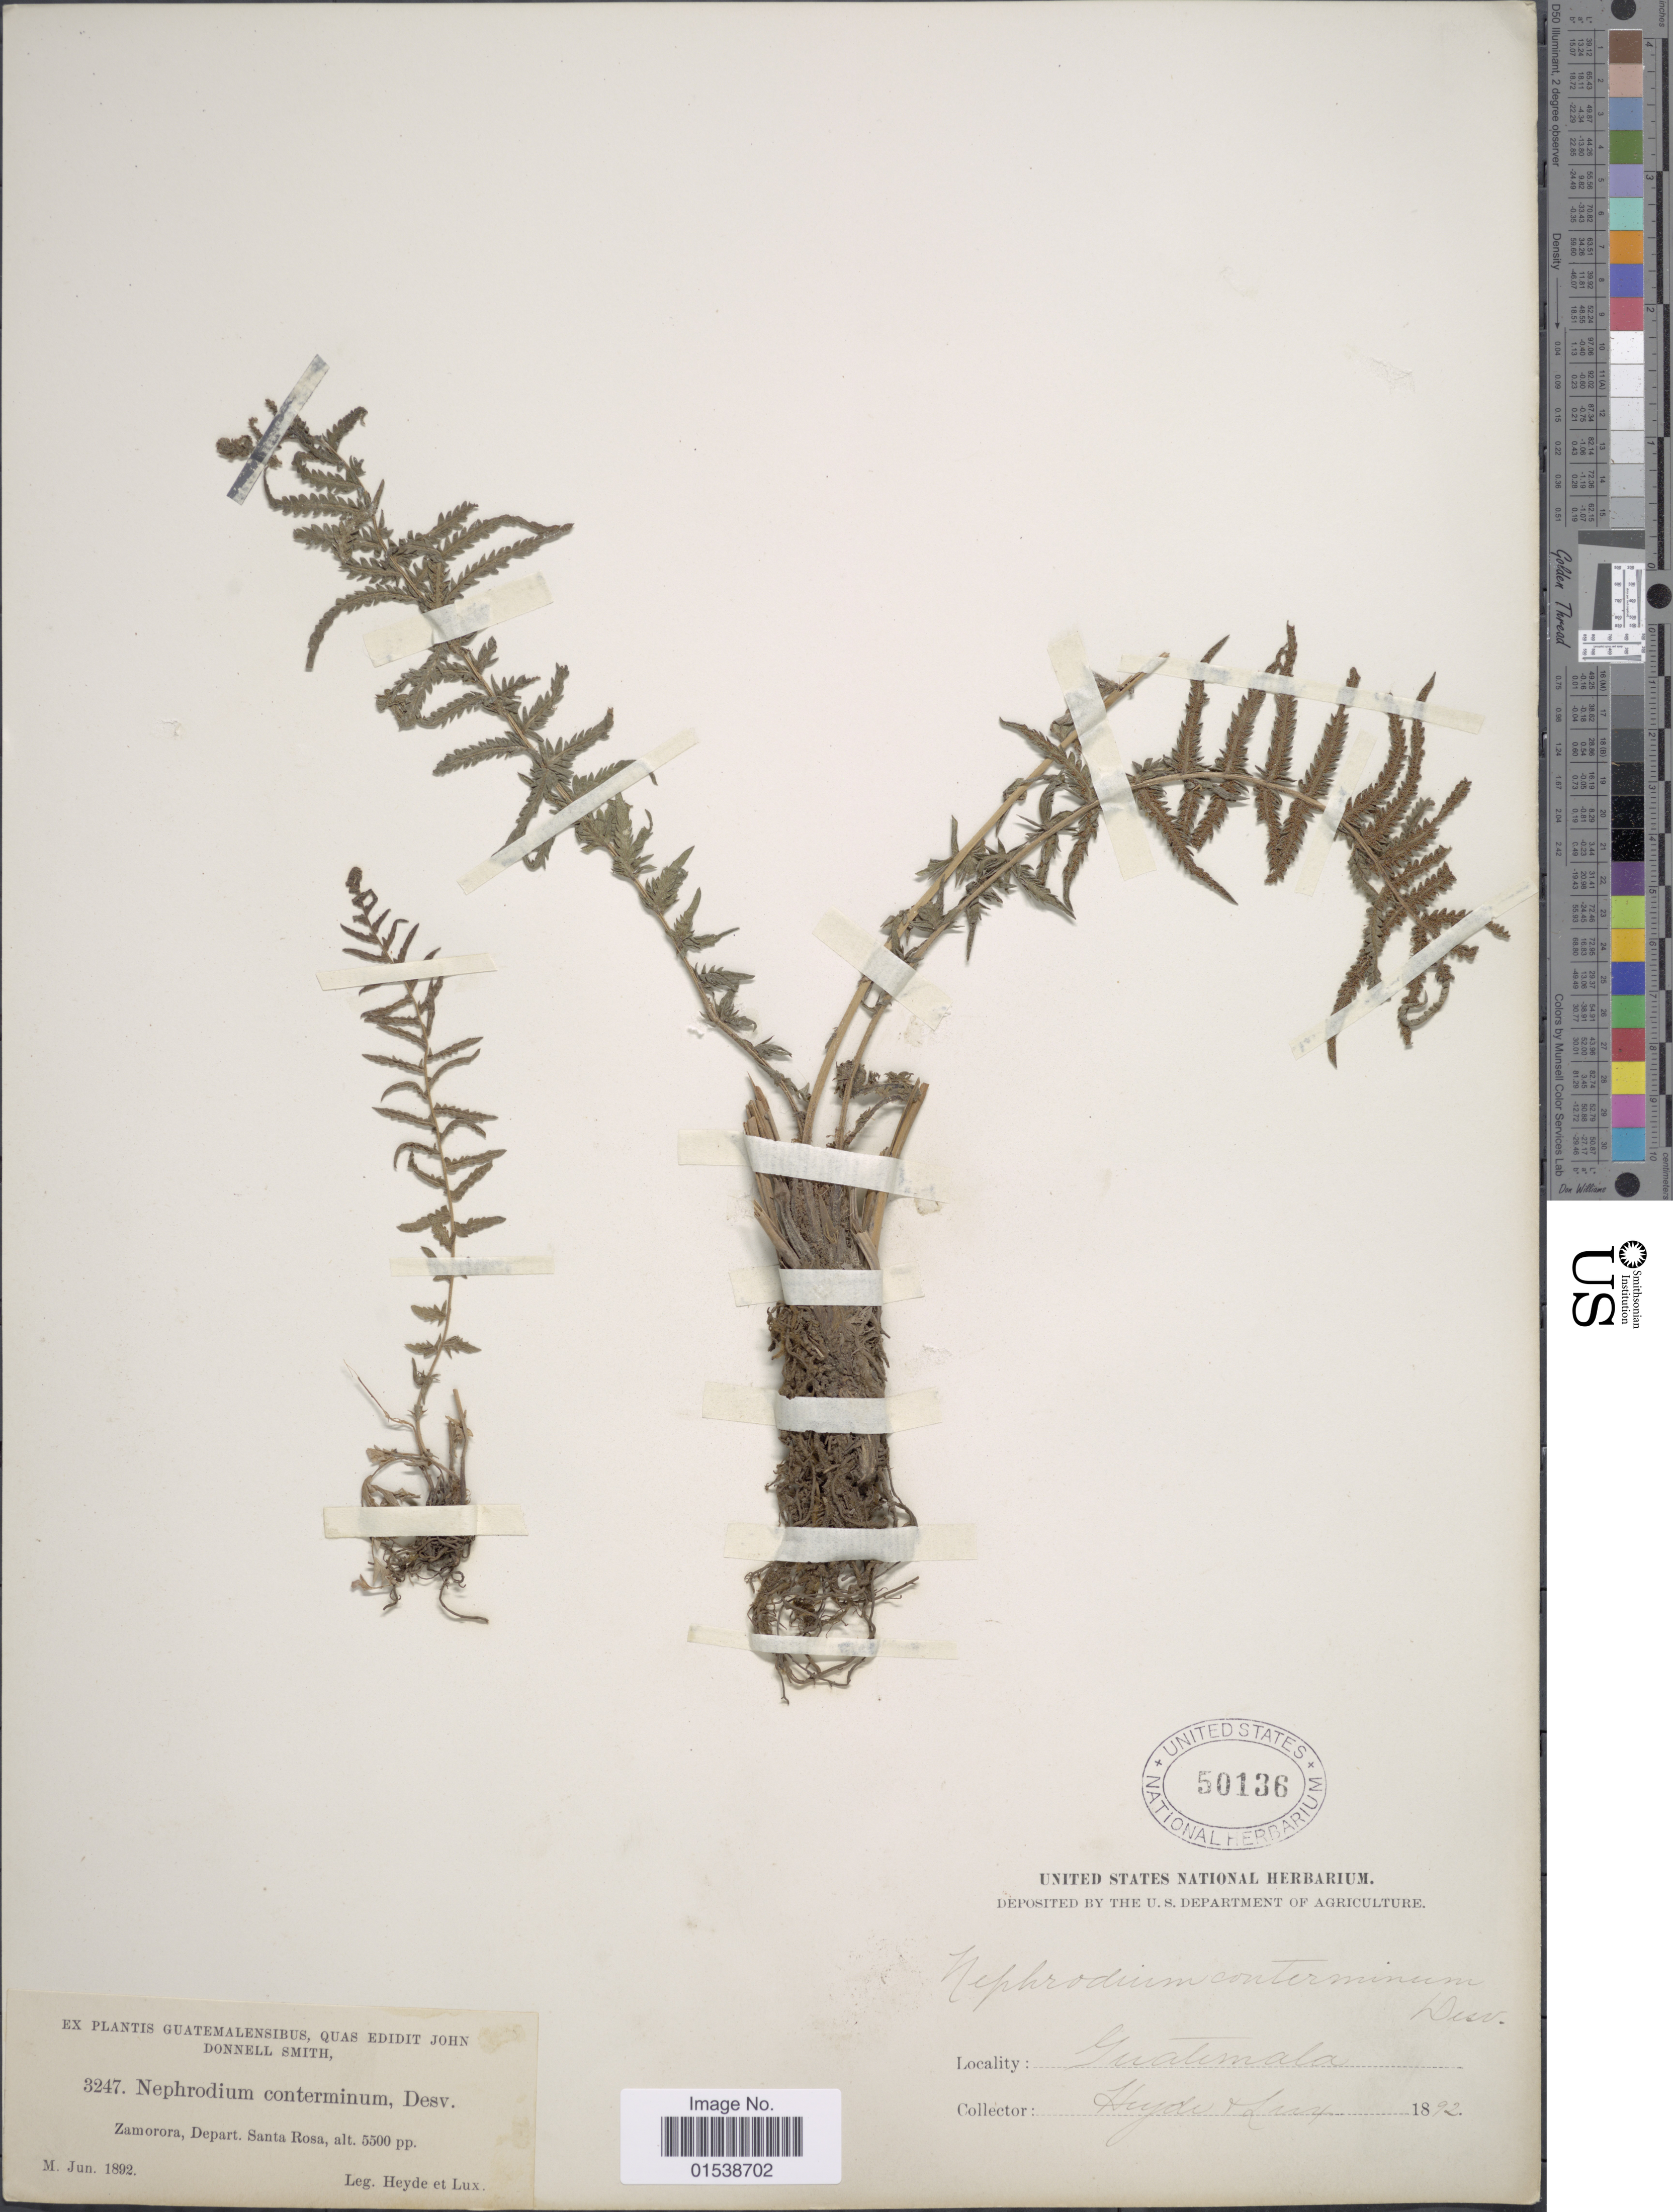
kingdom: Plantae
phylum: Tracheophyta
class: Polypodiopsida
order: Polypodiales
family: Thelypteridaceae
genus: Amauropelta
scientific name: Amauropelta resinifera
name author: (Desv.) Pic. Serm.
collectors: Heyde & Lux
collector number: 3247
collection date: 1892-06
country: Guatemala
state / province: Santa Rosa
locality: Zamorora, Depart. Santa Rosa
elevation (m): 1676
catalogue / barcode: US 50136